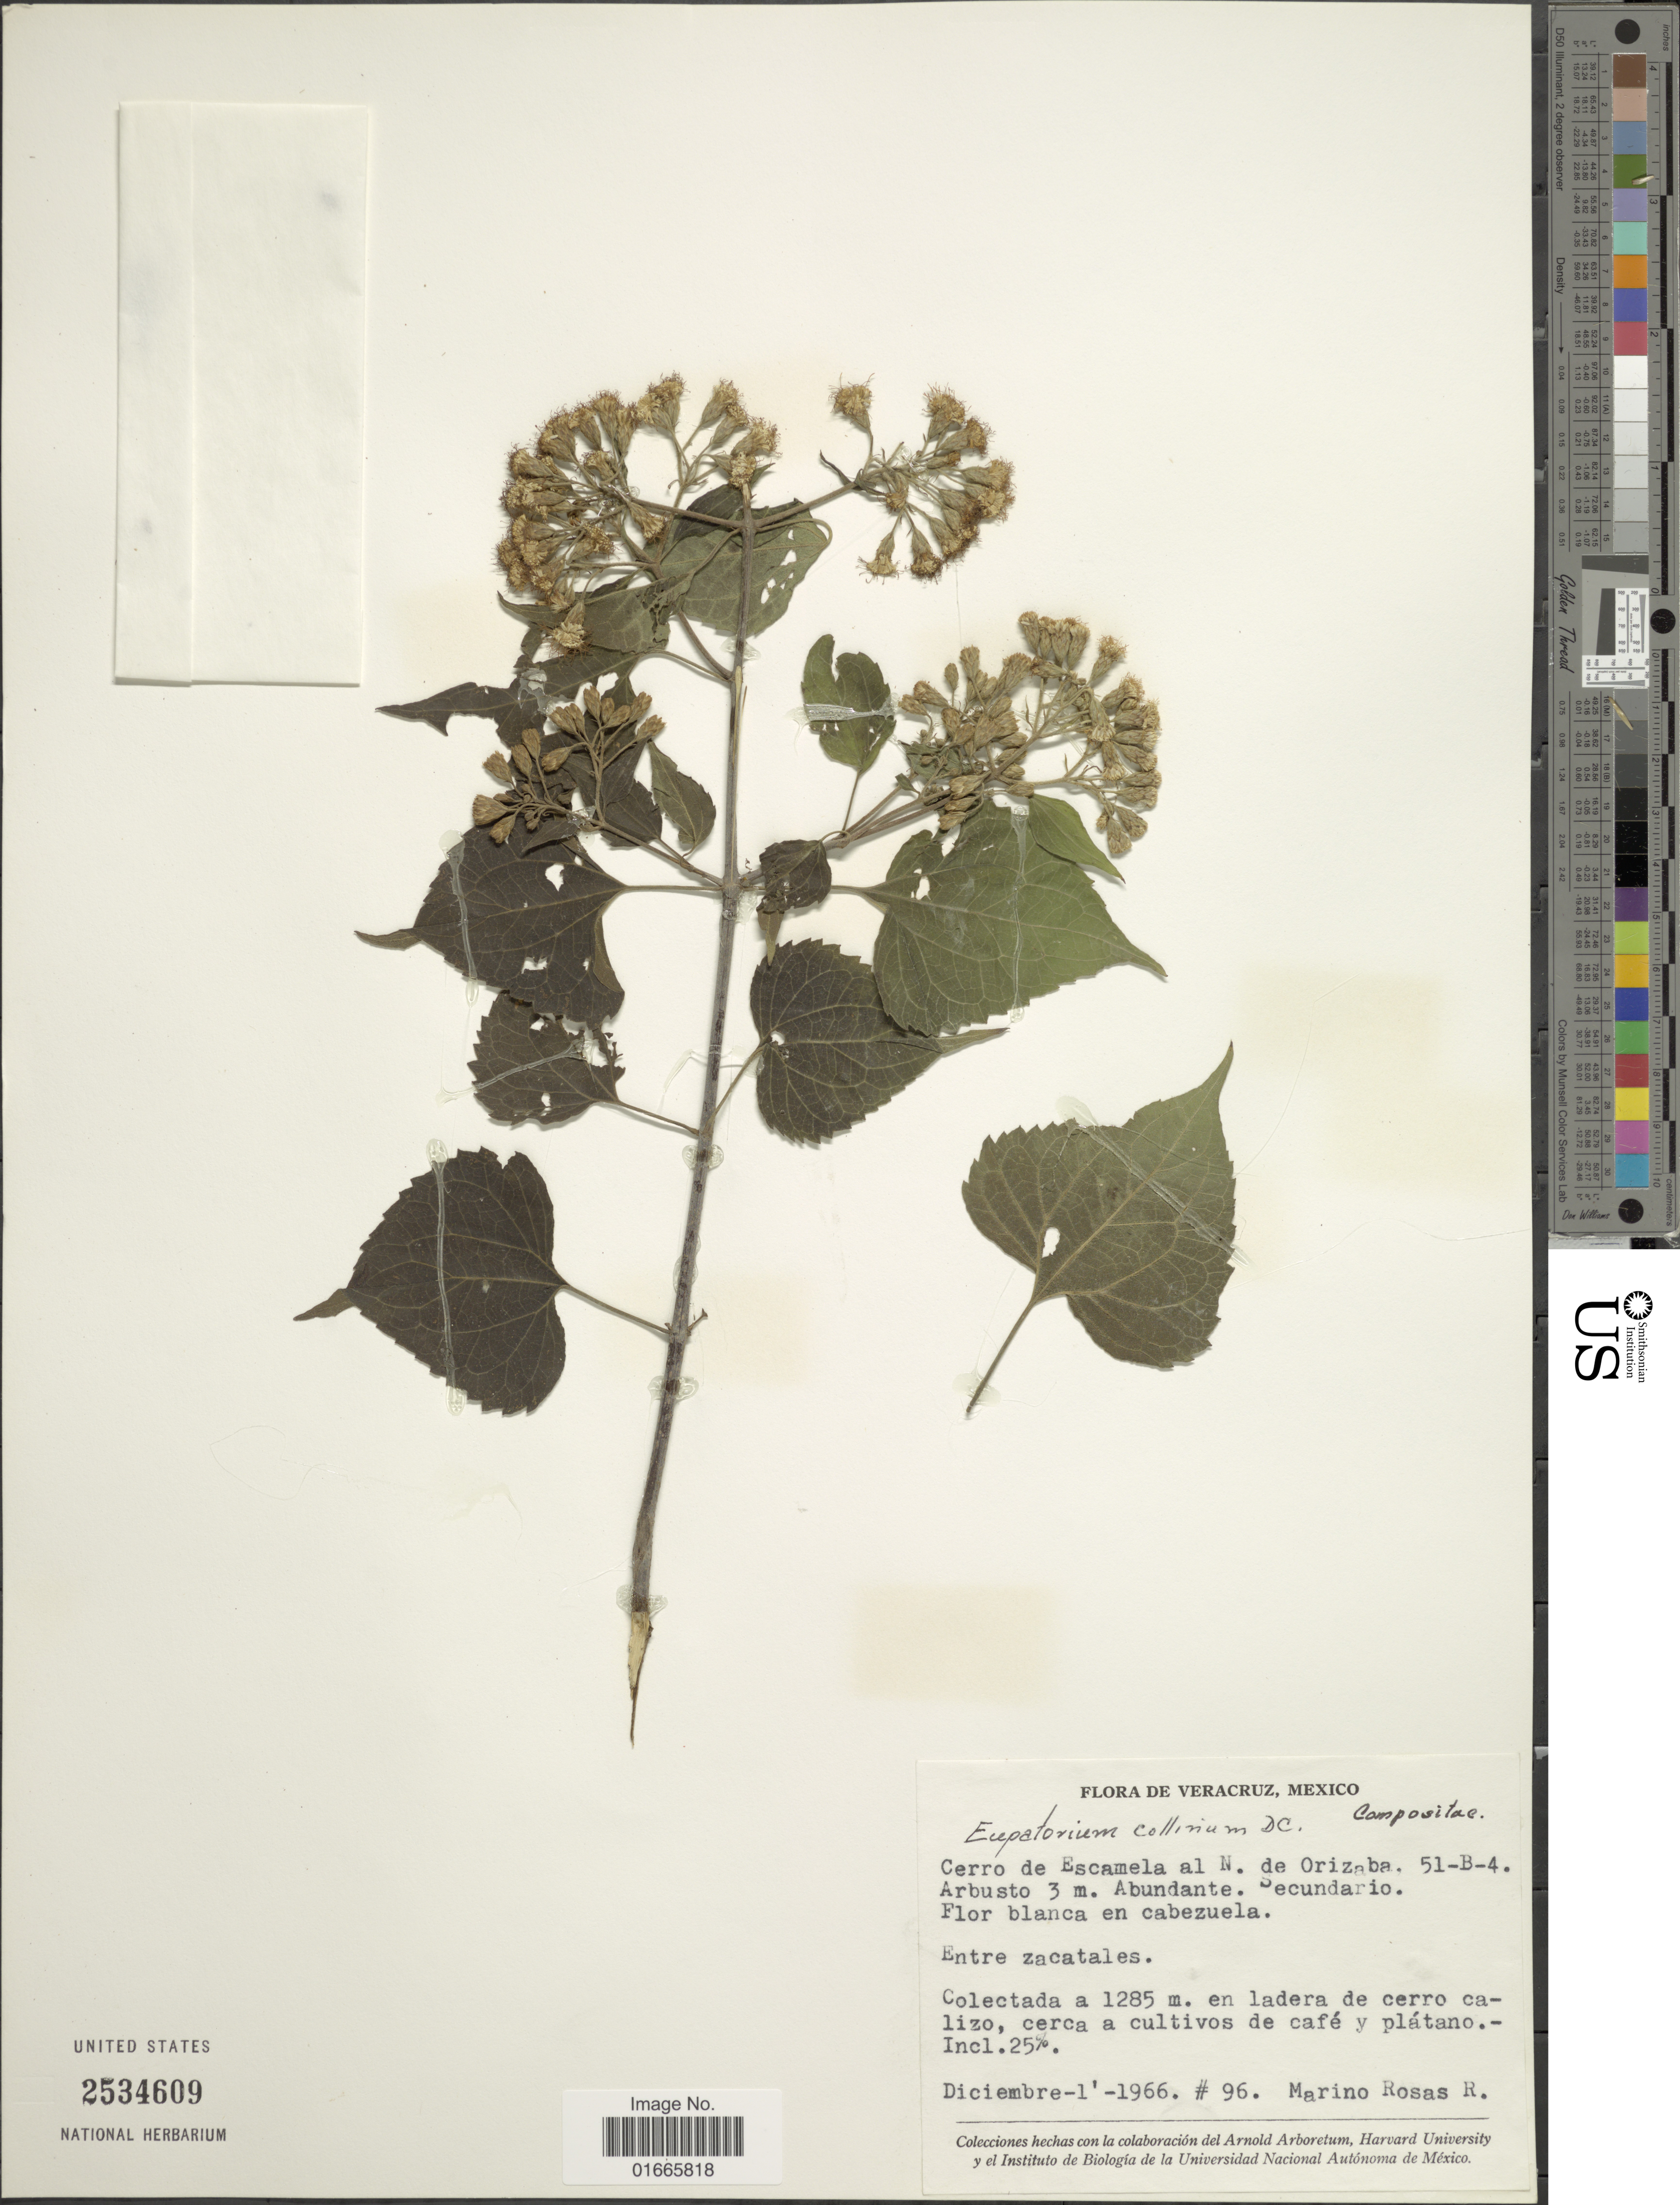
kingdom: Plantae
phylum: Tracheophyta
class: Magnoliopsida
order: Asterales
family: Asteraceae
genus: Chromolaena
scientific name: Chromolaena collina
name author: (DC.) R.M. King & H. Rob.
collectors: M. Rosas R.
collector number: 96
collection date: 1966-12-01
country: Mexico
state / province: Veracruz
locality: Cerro de Escamela al N. de Orizaba, Entre Zacatales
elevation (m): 1285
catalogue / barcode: US 2534609